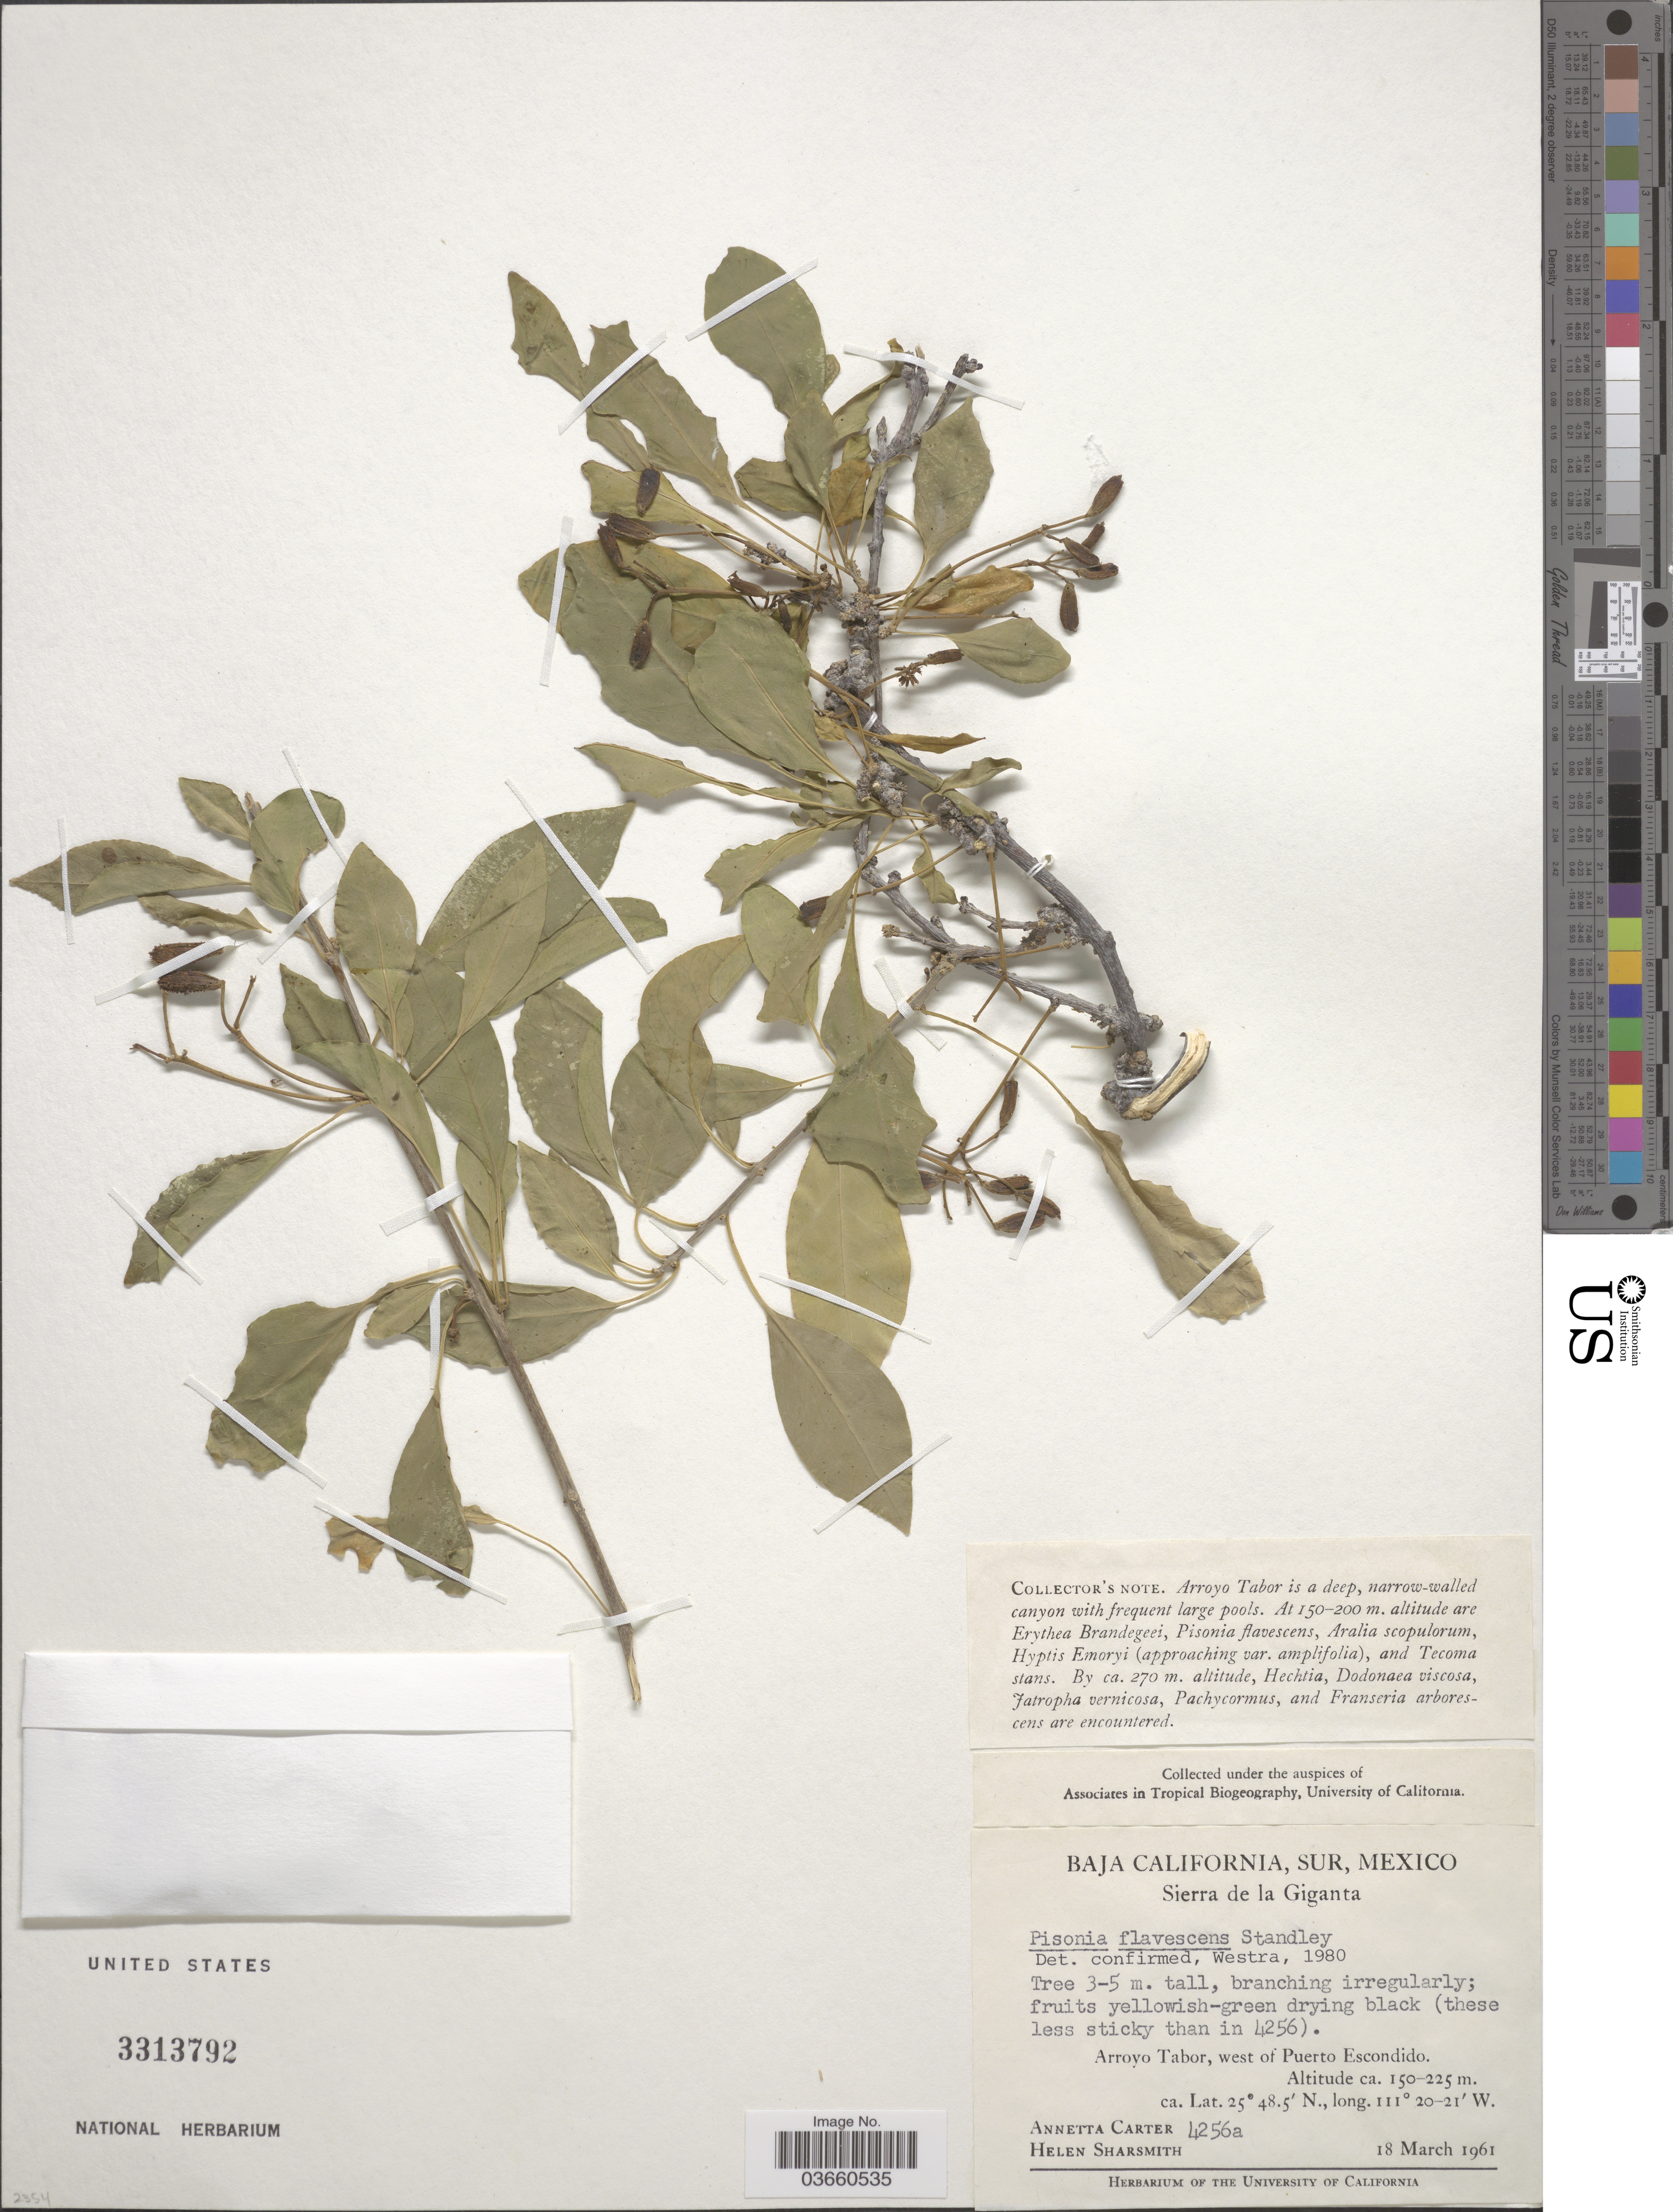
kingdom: Plantae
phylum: Tracheophyta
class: Magnoliopsida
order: Caryophyllales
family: Nyctaginaceae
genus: Pisonia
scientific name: Pisonia flavescens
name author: Standl.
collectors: A. Carter & H. Sharsmith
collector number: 4256a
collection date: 1961-03-18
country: Mexico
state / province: Baja California Sur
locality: Sierra de la Giganta. Arroyo Tabor, west of Puerto Escondido.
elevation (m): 150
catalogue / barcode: US 3313792